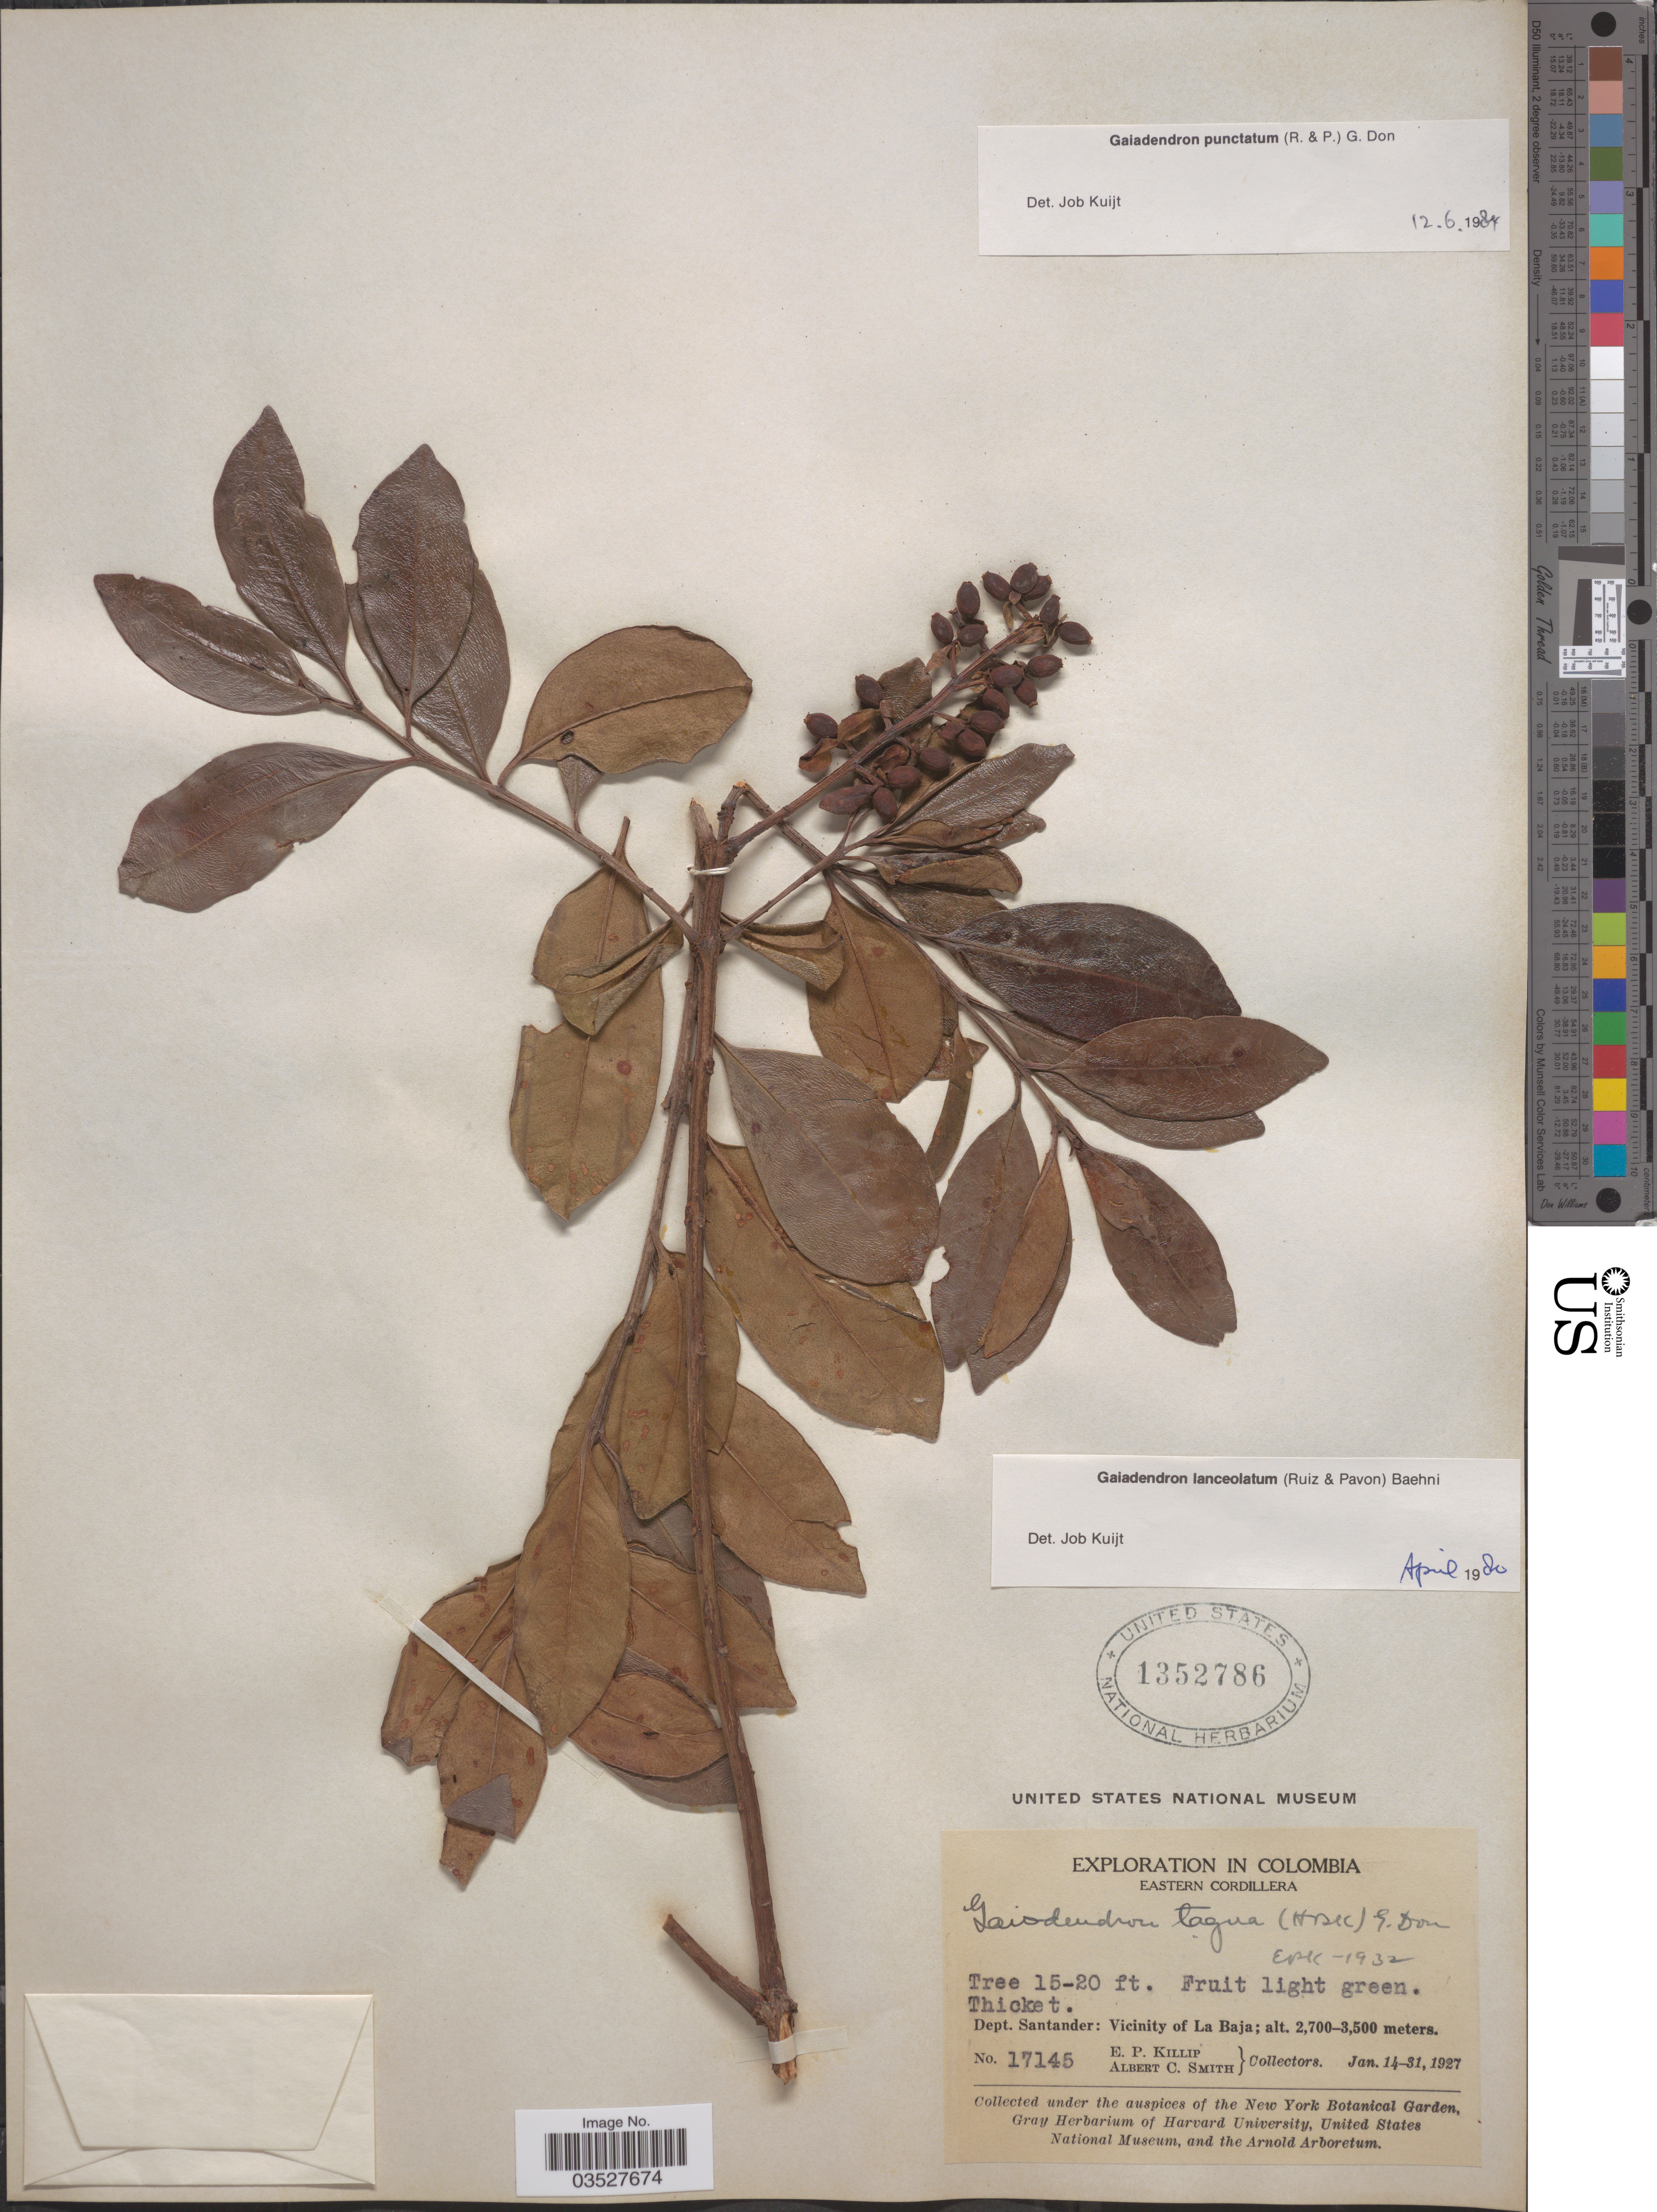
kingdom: Plantae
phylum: Tracheophyta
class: Magnoliopsida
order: Santalales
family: Loranthaceae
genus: Gaiadendron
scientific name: Gaiadendron punctatum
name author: (Ruiz & Pav.) G. Don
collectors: E. P. Killip & A. C. Smith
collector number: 17145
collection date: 1927-01-14/1927-01-31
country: Colombia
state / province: Santander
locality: Eastern Cordillera. Dept. Santander: Vicinity of La Baja.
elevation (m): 2700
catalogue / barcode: US 1352786